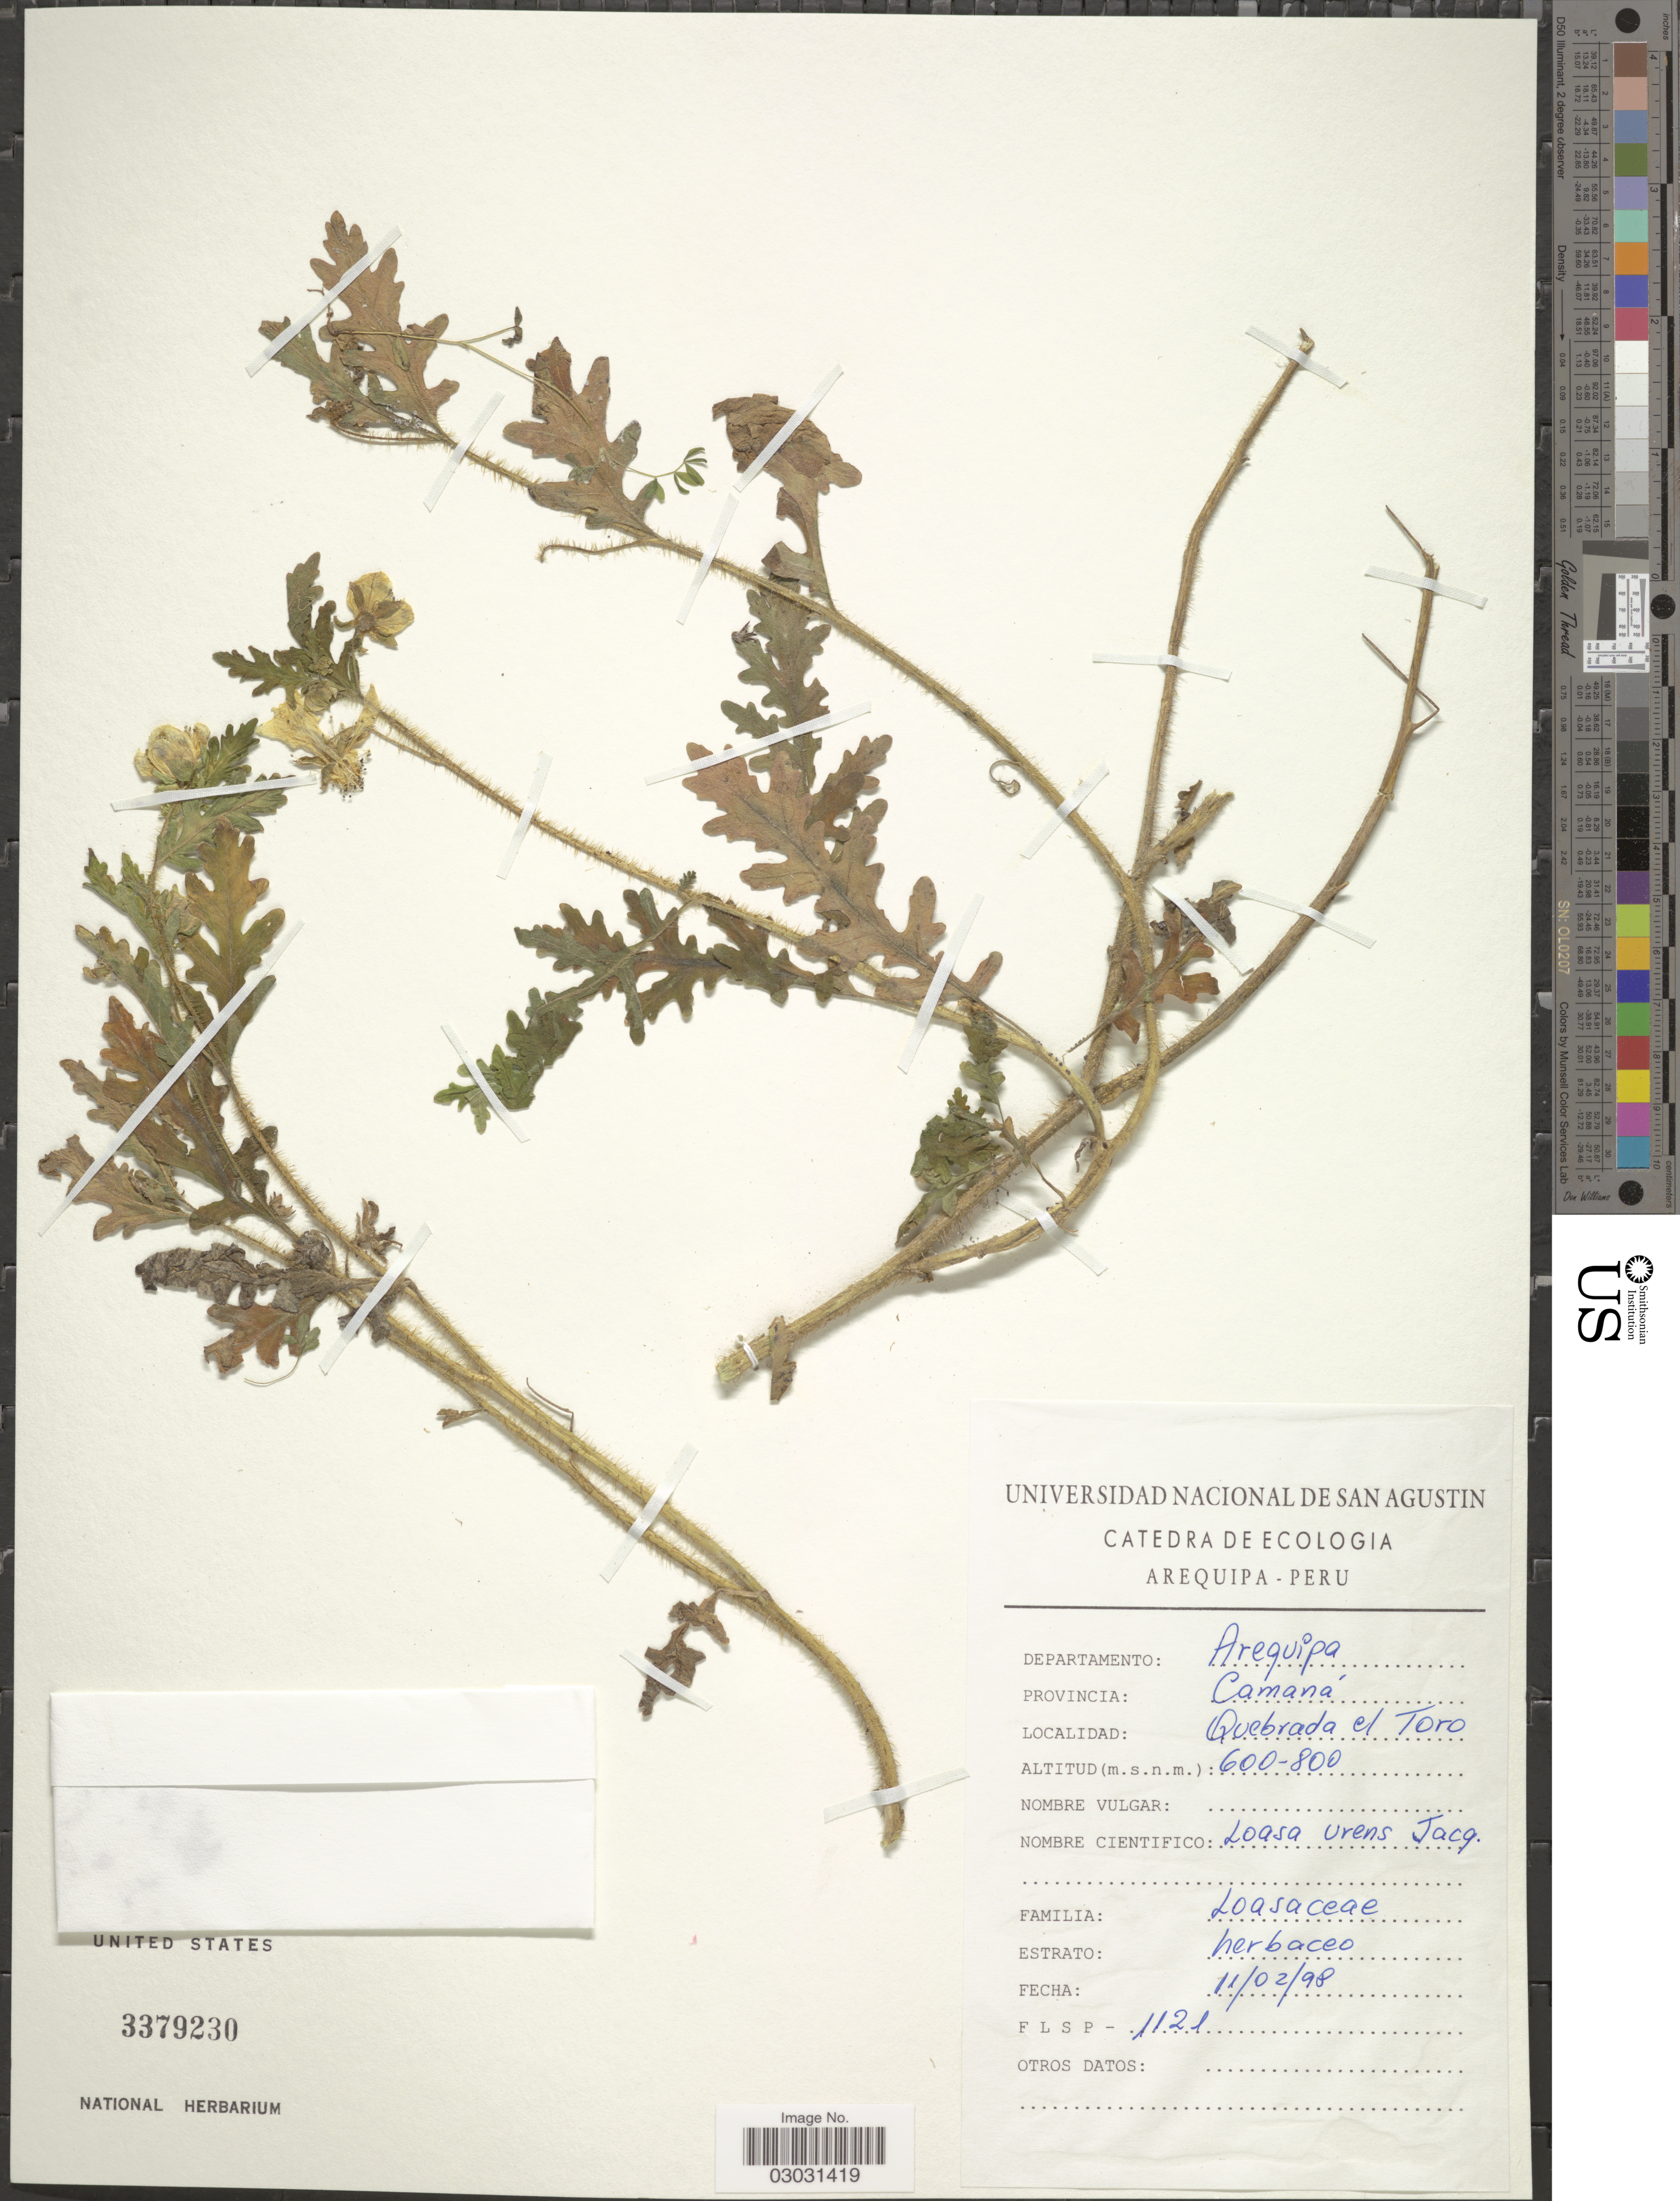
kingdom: Plantae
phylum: Tracheophyta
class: Magnoliopsida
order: Cornales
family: Loasaceae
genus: Nasa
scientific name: Nasa urens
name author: (Jacq.) Weigand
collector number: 1121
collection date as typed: Transcribed d/m/y: 11/2/98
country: Peru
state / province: Arequipa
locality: Departamento Arequipa. Provincia: Camaná. Quebrada el Toro.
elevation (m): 600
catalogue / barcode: US 3379230